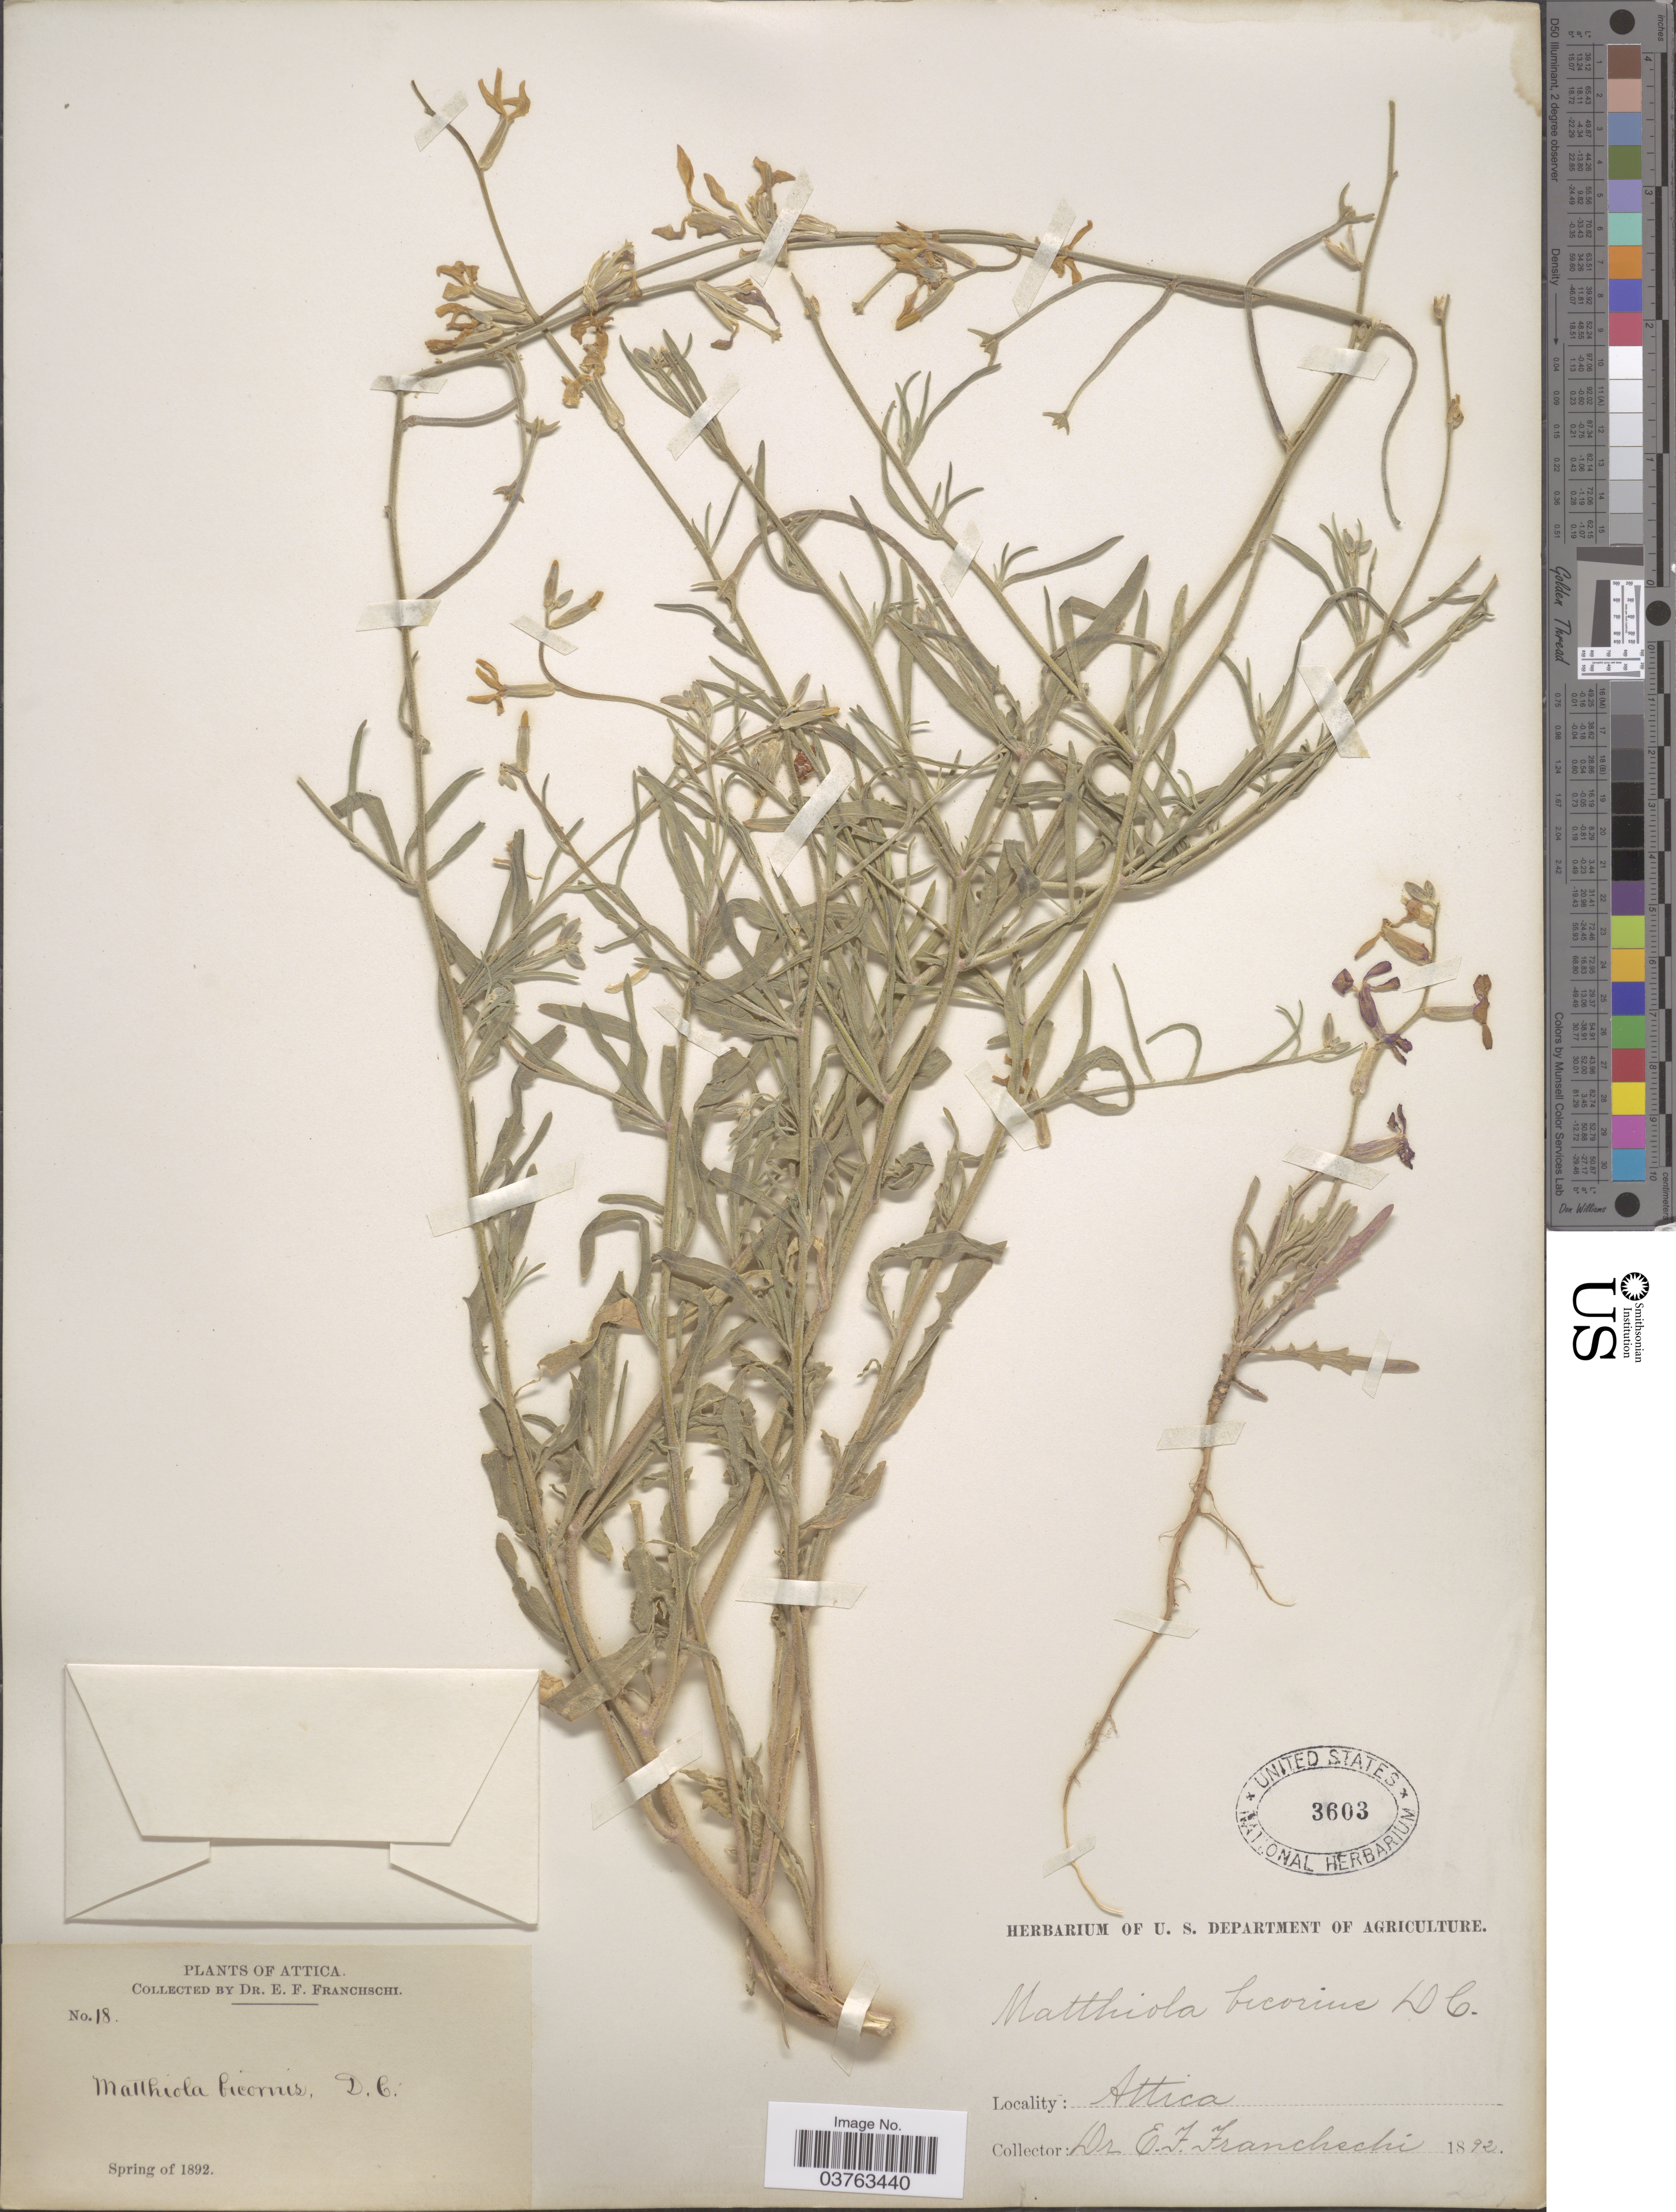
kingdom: Plantae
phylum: Tracheophyta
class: Magnoliopsida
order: Brassicales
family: Brassicaceae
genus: Matthiola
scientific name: Matthiola bicornis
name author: (Sm.) DC.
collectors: E. Franchschi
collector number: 18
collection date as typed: Spring of 1892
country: Greece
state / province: Attica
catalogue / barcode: US 3603